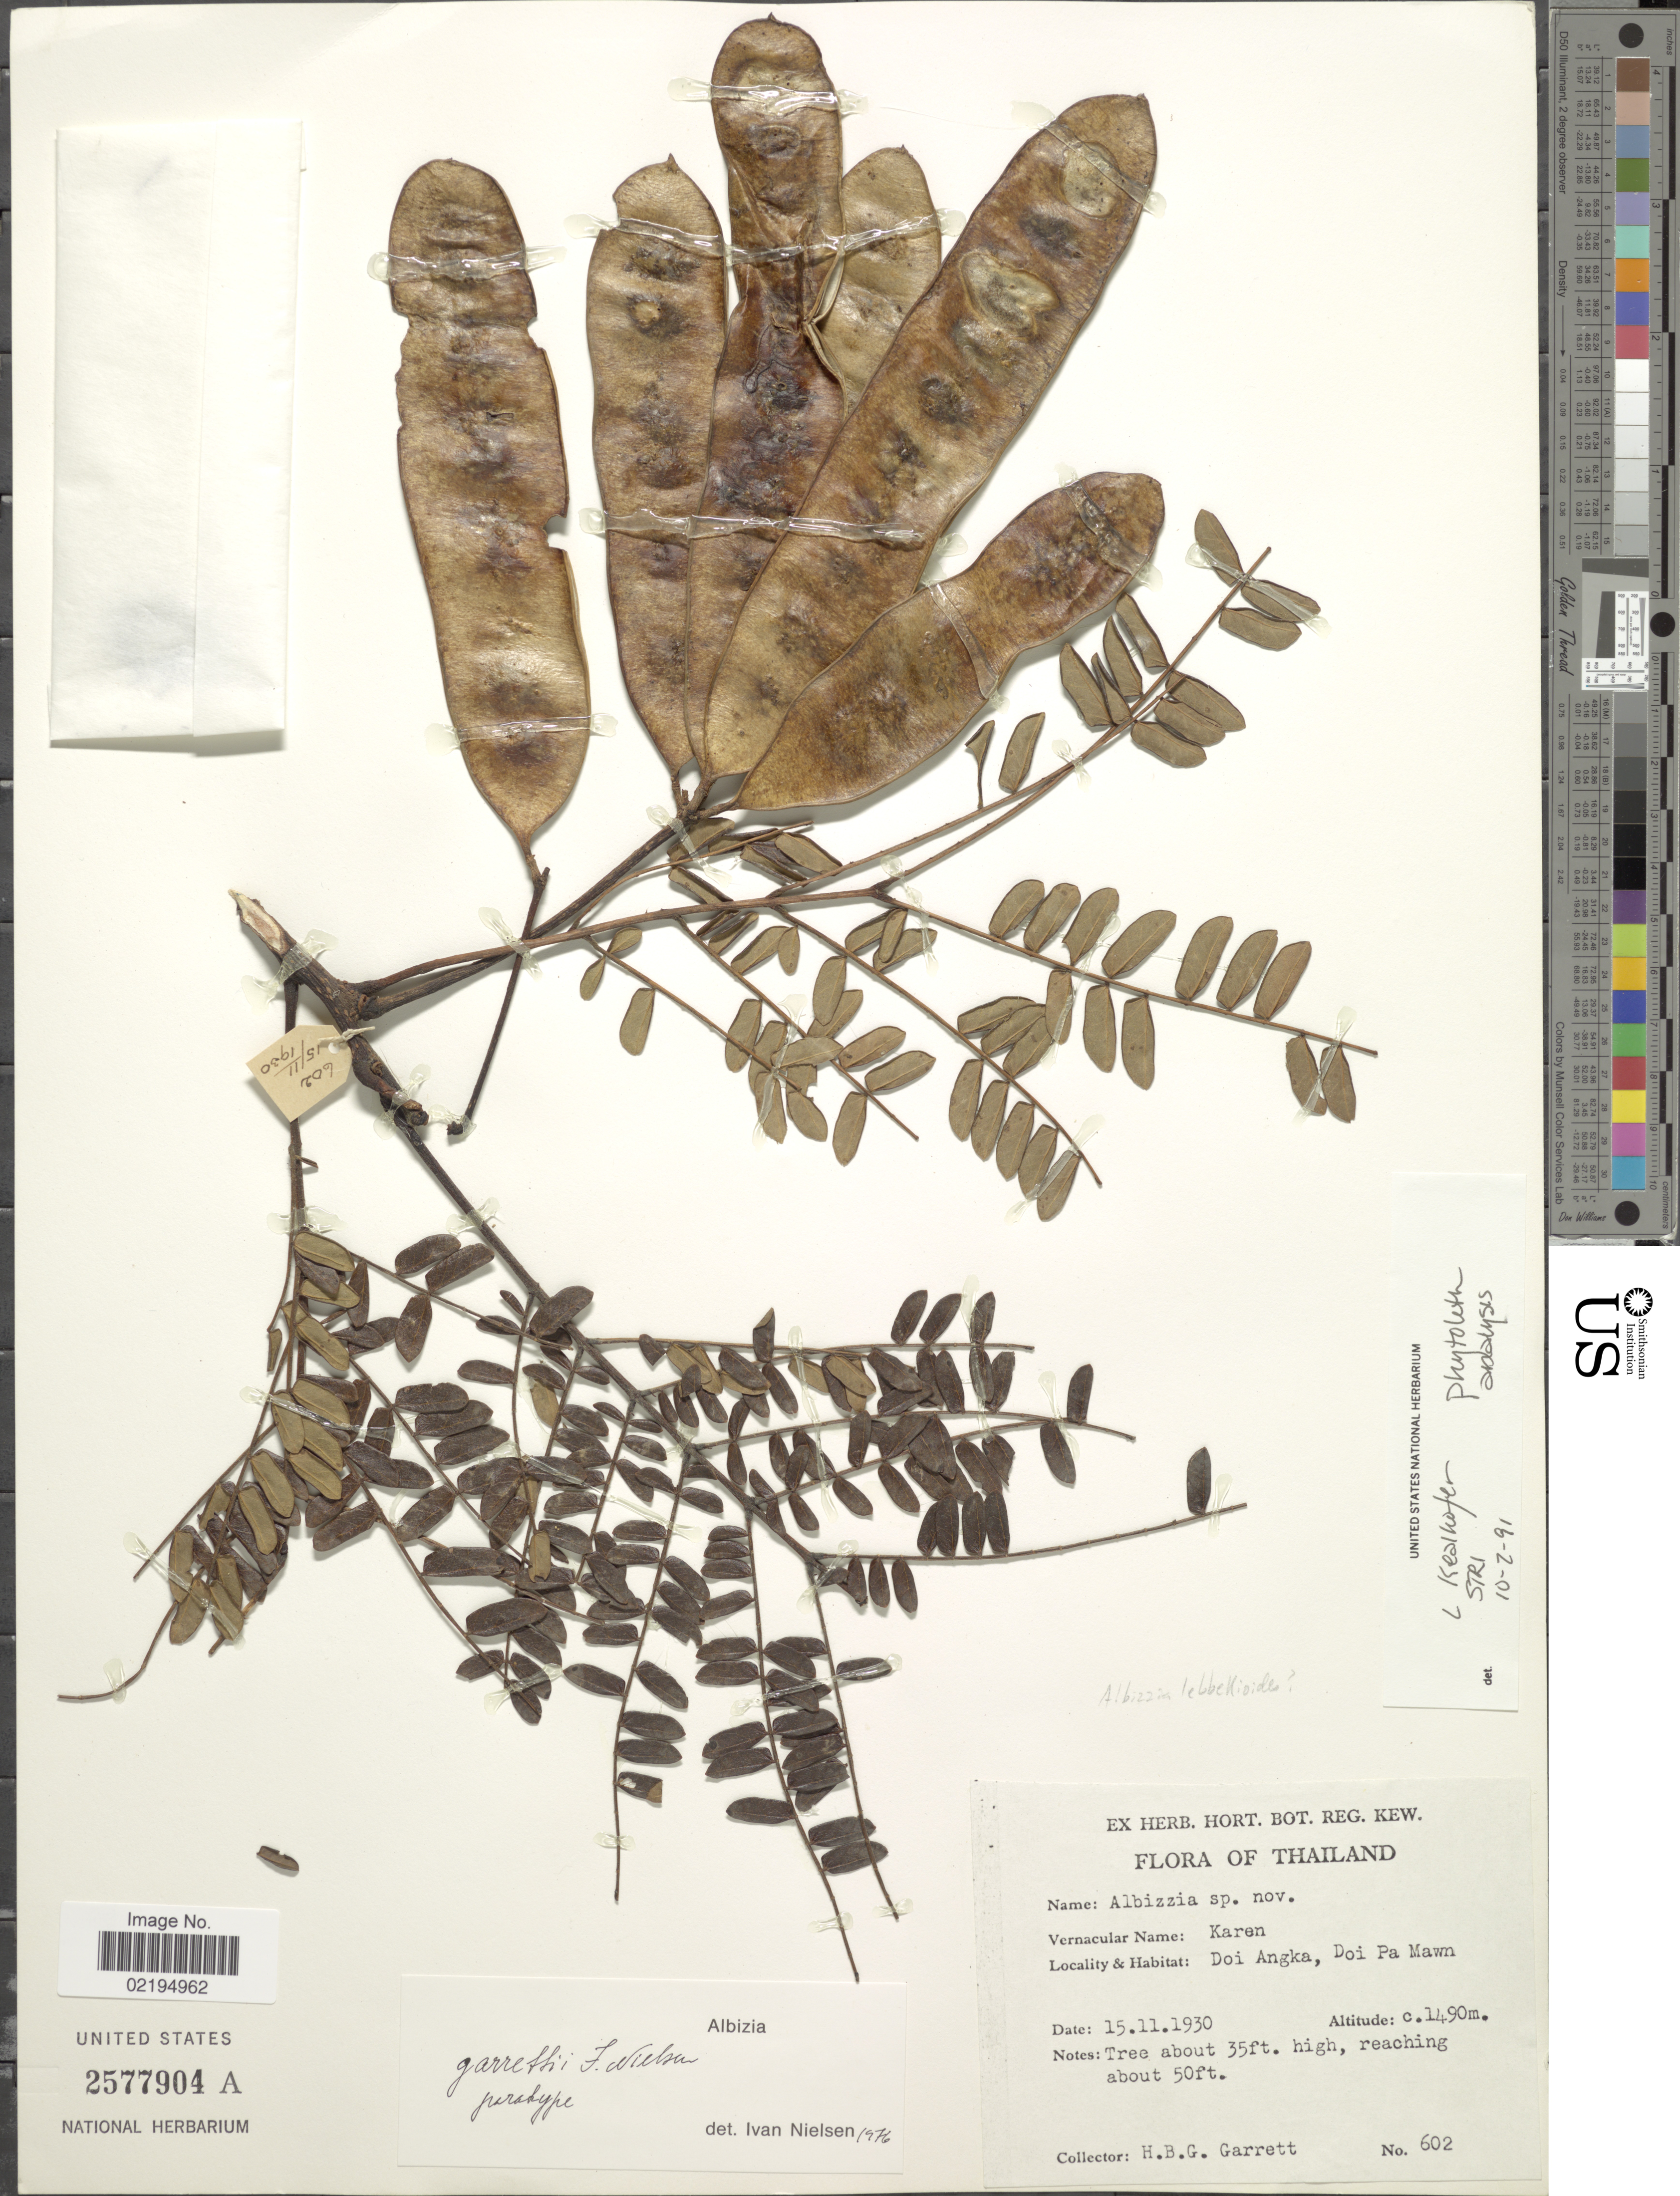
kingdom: Plantae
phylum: Tracheophyta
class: Magnoliopsida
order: Fabales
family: Fabaceae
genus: Albizia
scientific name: Albizia lebbekoides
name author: (DC.) Benth.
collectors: H. Garrett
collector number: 602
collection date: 1930-11-15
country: Thailand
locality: Doi Angka, Doi Pa Mawn.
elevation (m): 1490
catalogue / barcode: US 2577904A